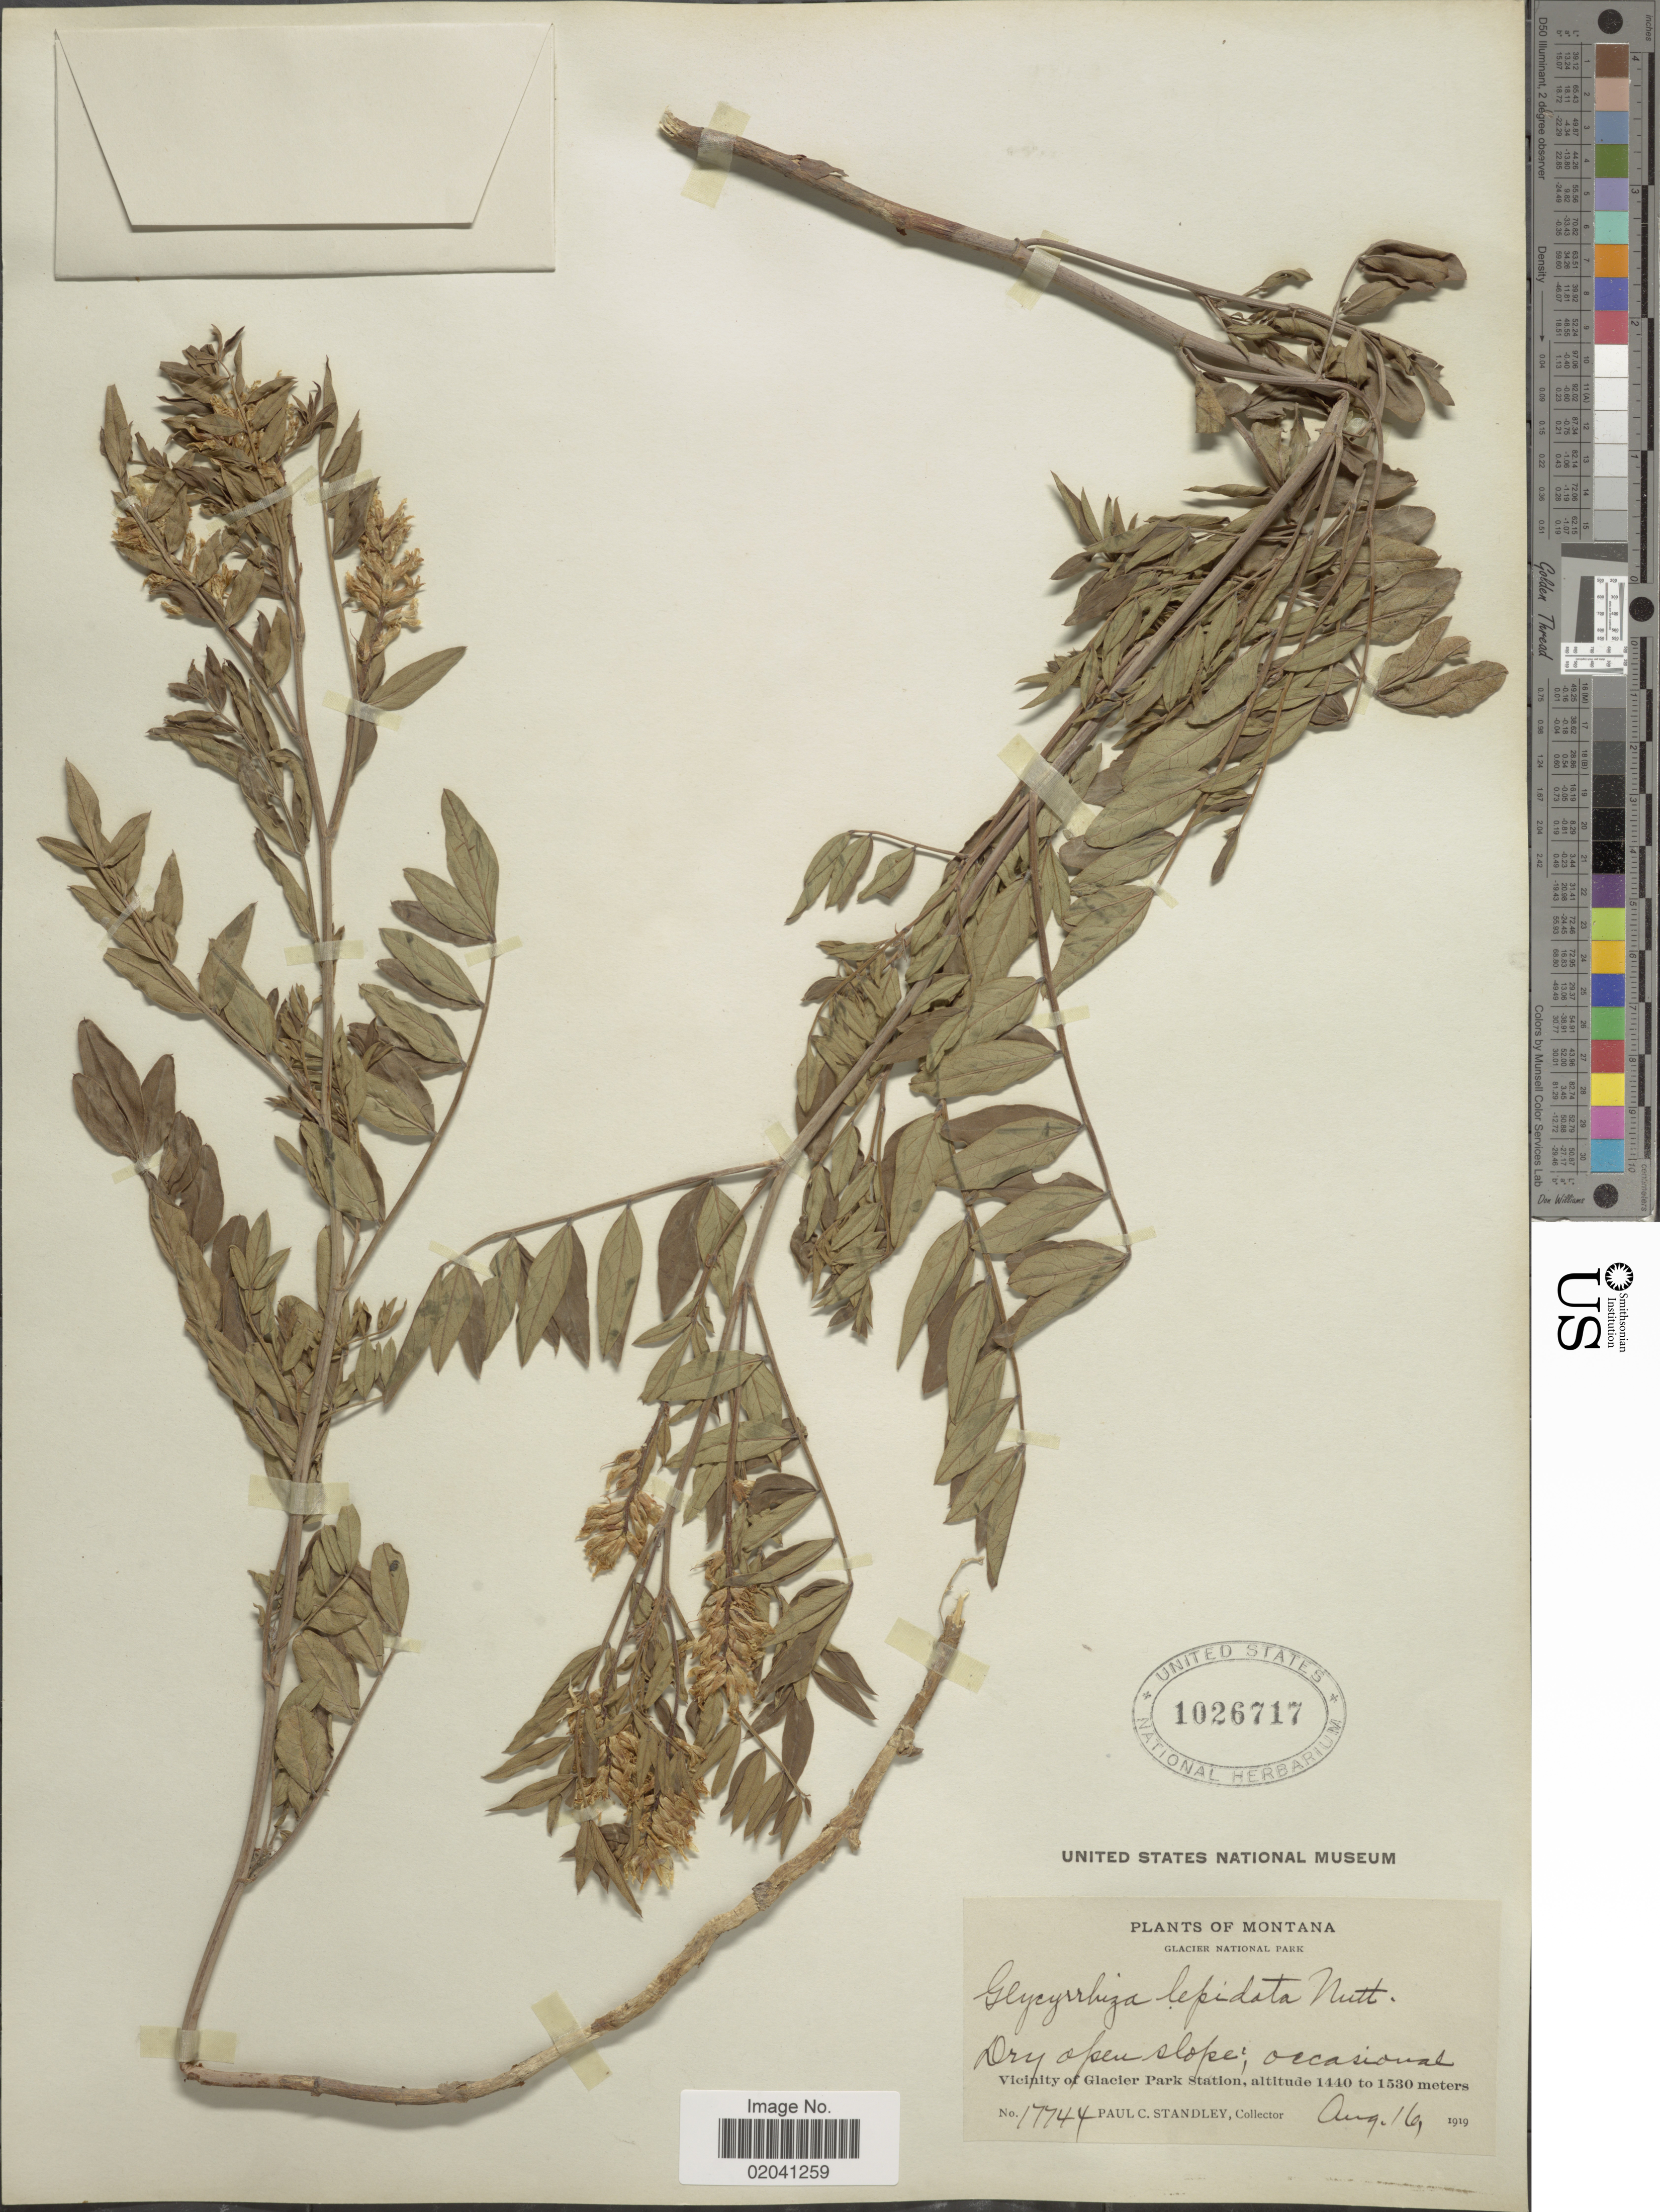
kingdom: Plantae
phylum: Tracheophyta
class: Magnoliopsida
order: Fabales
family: Fabaceae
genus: Glycyrrhiza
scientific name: Glycyrrhiza lepidota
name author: Pursh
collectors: P. C. Standley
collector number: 17744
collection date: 1919-08-16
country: United States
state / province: Montana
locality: Glacier National Park. Dry open slope; occasional. Vicinity of Glacier Park Station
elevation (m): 1440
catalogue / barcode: US 1026717